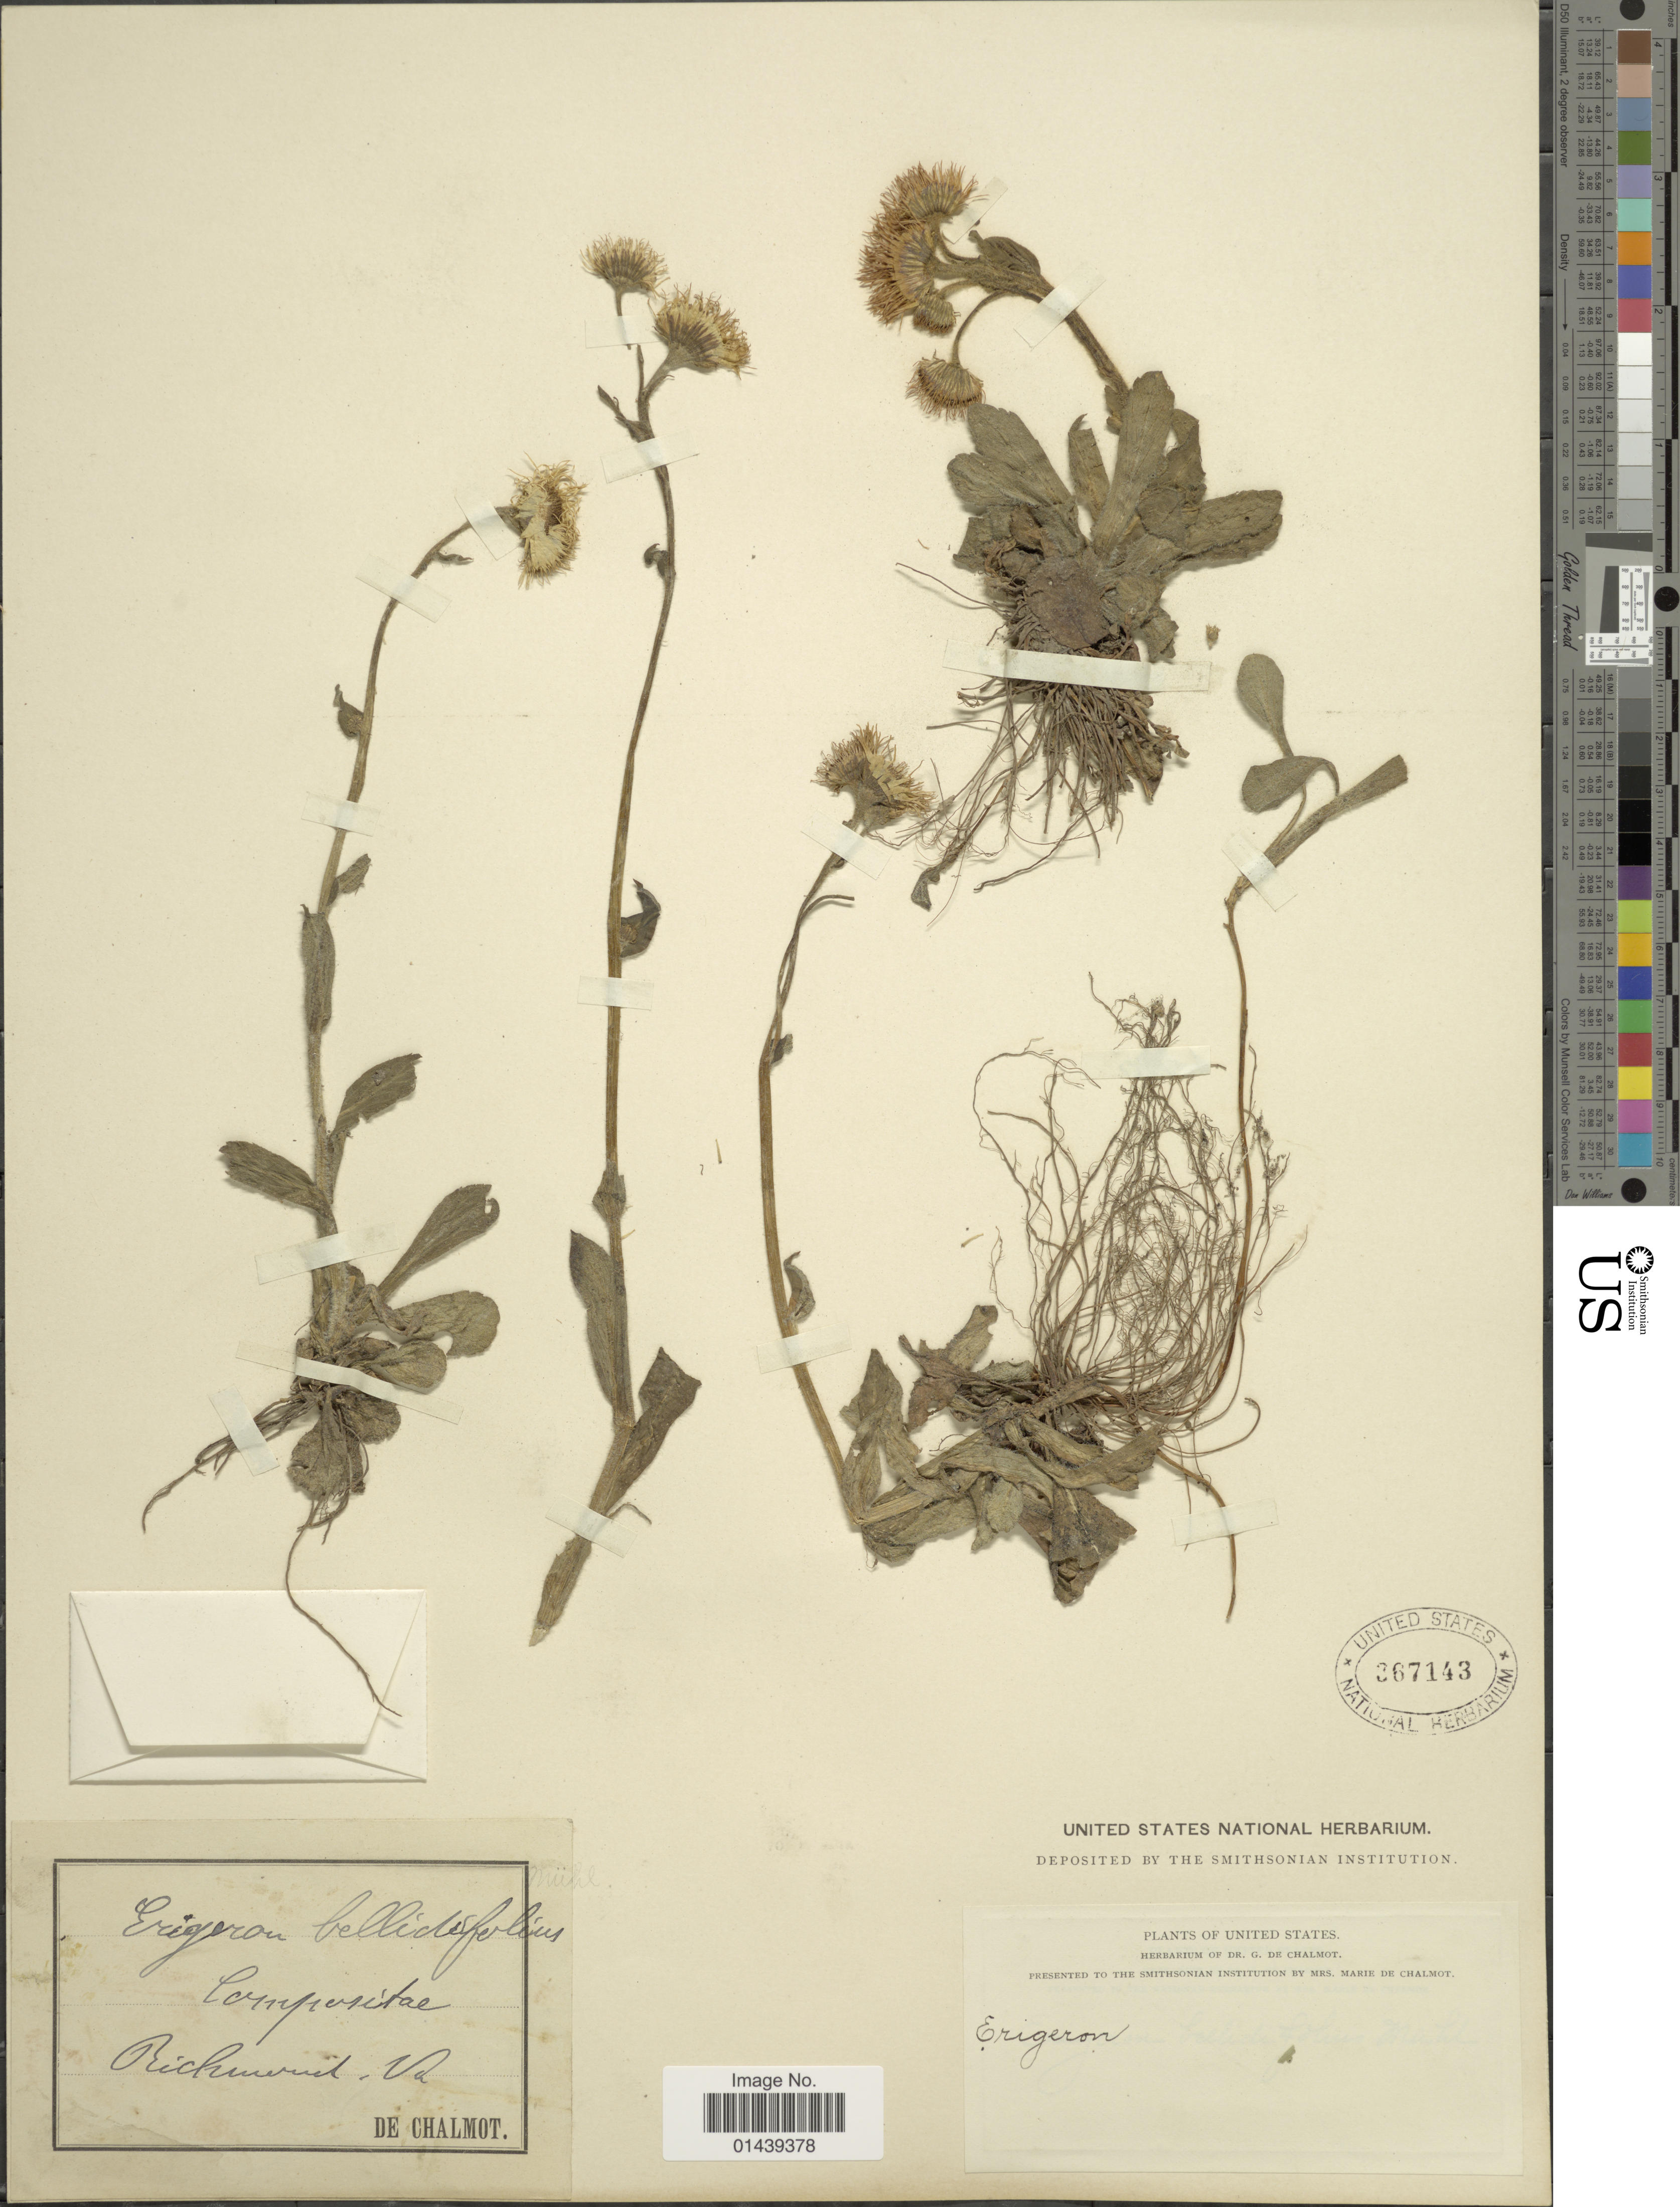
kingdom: Plantae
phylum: Tracheophyta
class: Magnoliopsida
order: Asterales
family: Asteraceae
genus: Erigeron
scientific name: Erigeron pulchellus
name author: Michx.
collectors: G. de Chalmot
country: United States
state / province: Virginia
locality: Richmond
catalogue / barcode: US 367143